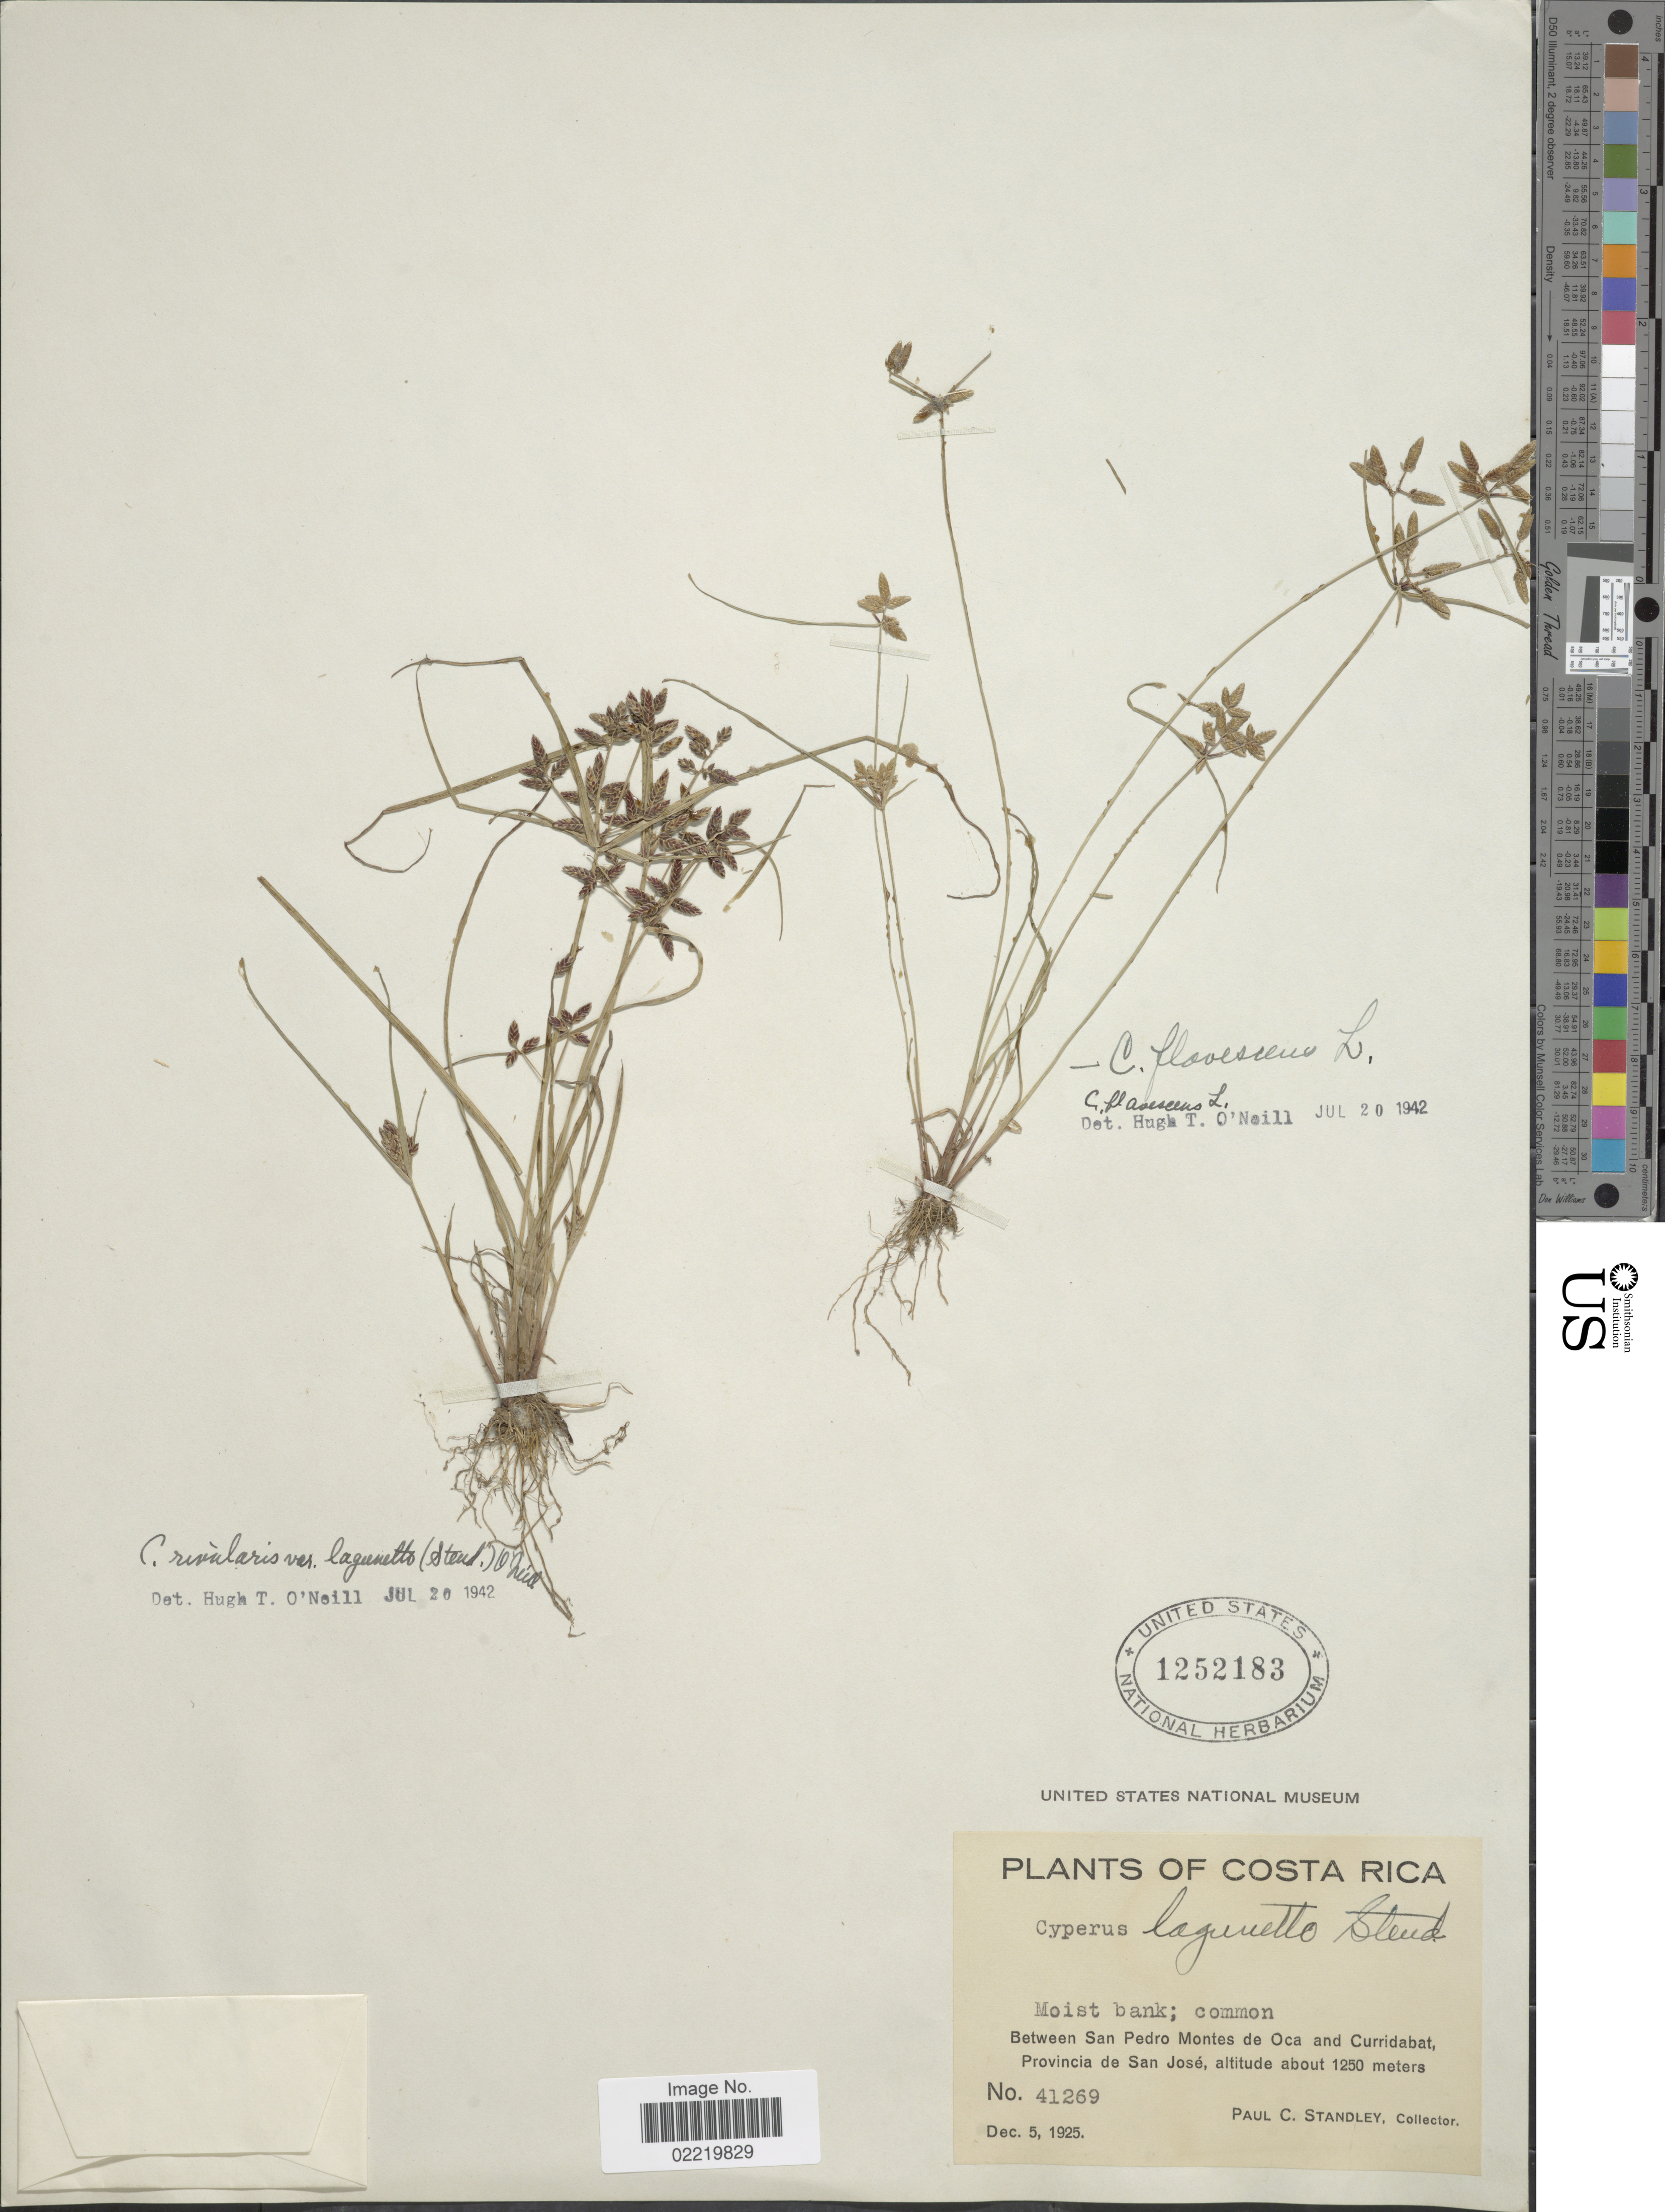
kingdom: Plantae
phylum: Tracheophyta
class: Liliopsida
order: Poales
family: Cyperaceae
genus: Cyperus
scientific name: Cyperus niger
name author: Ruiz & Pav.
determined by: Strong, Mark T., (BOT), Smithsonian Institution - National Museum of Natural History (UNITED STATES)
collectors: P. C. Standley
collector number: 41269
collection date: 1925-12-05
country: Costa Rica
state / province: San José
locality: Moist bank; common, Between San Pedro Montes de Oca and Curridabat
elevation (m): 1250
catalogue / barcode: US 1252183